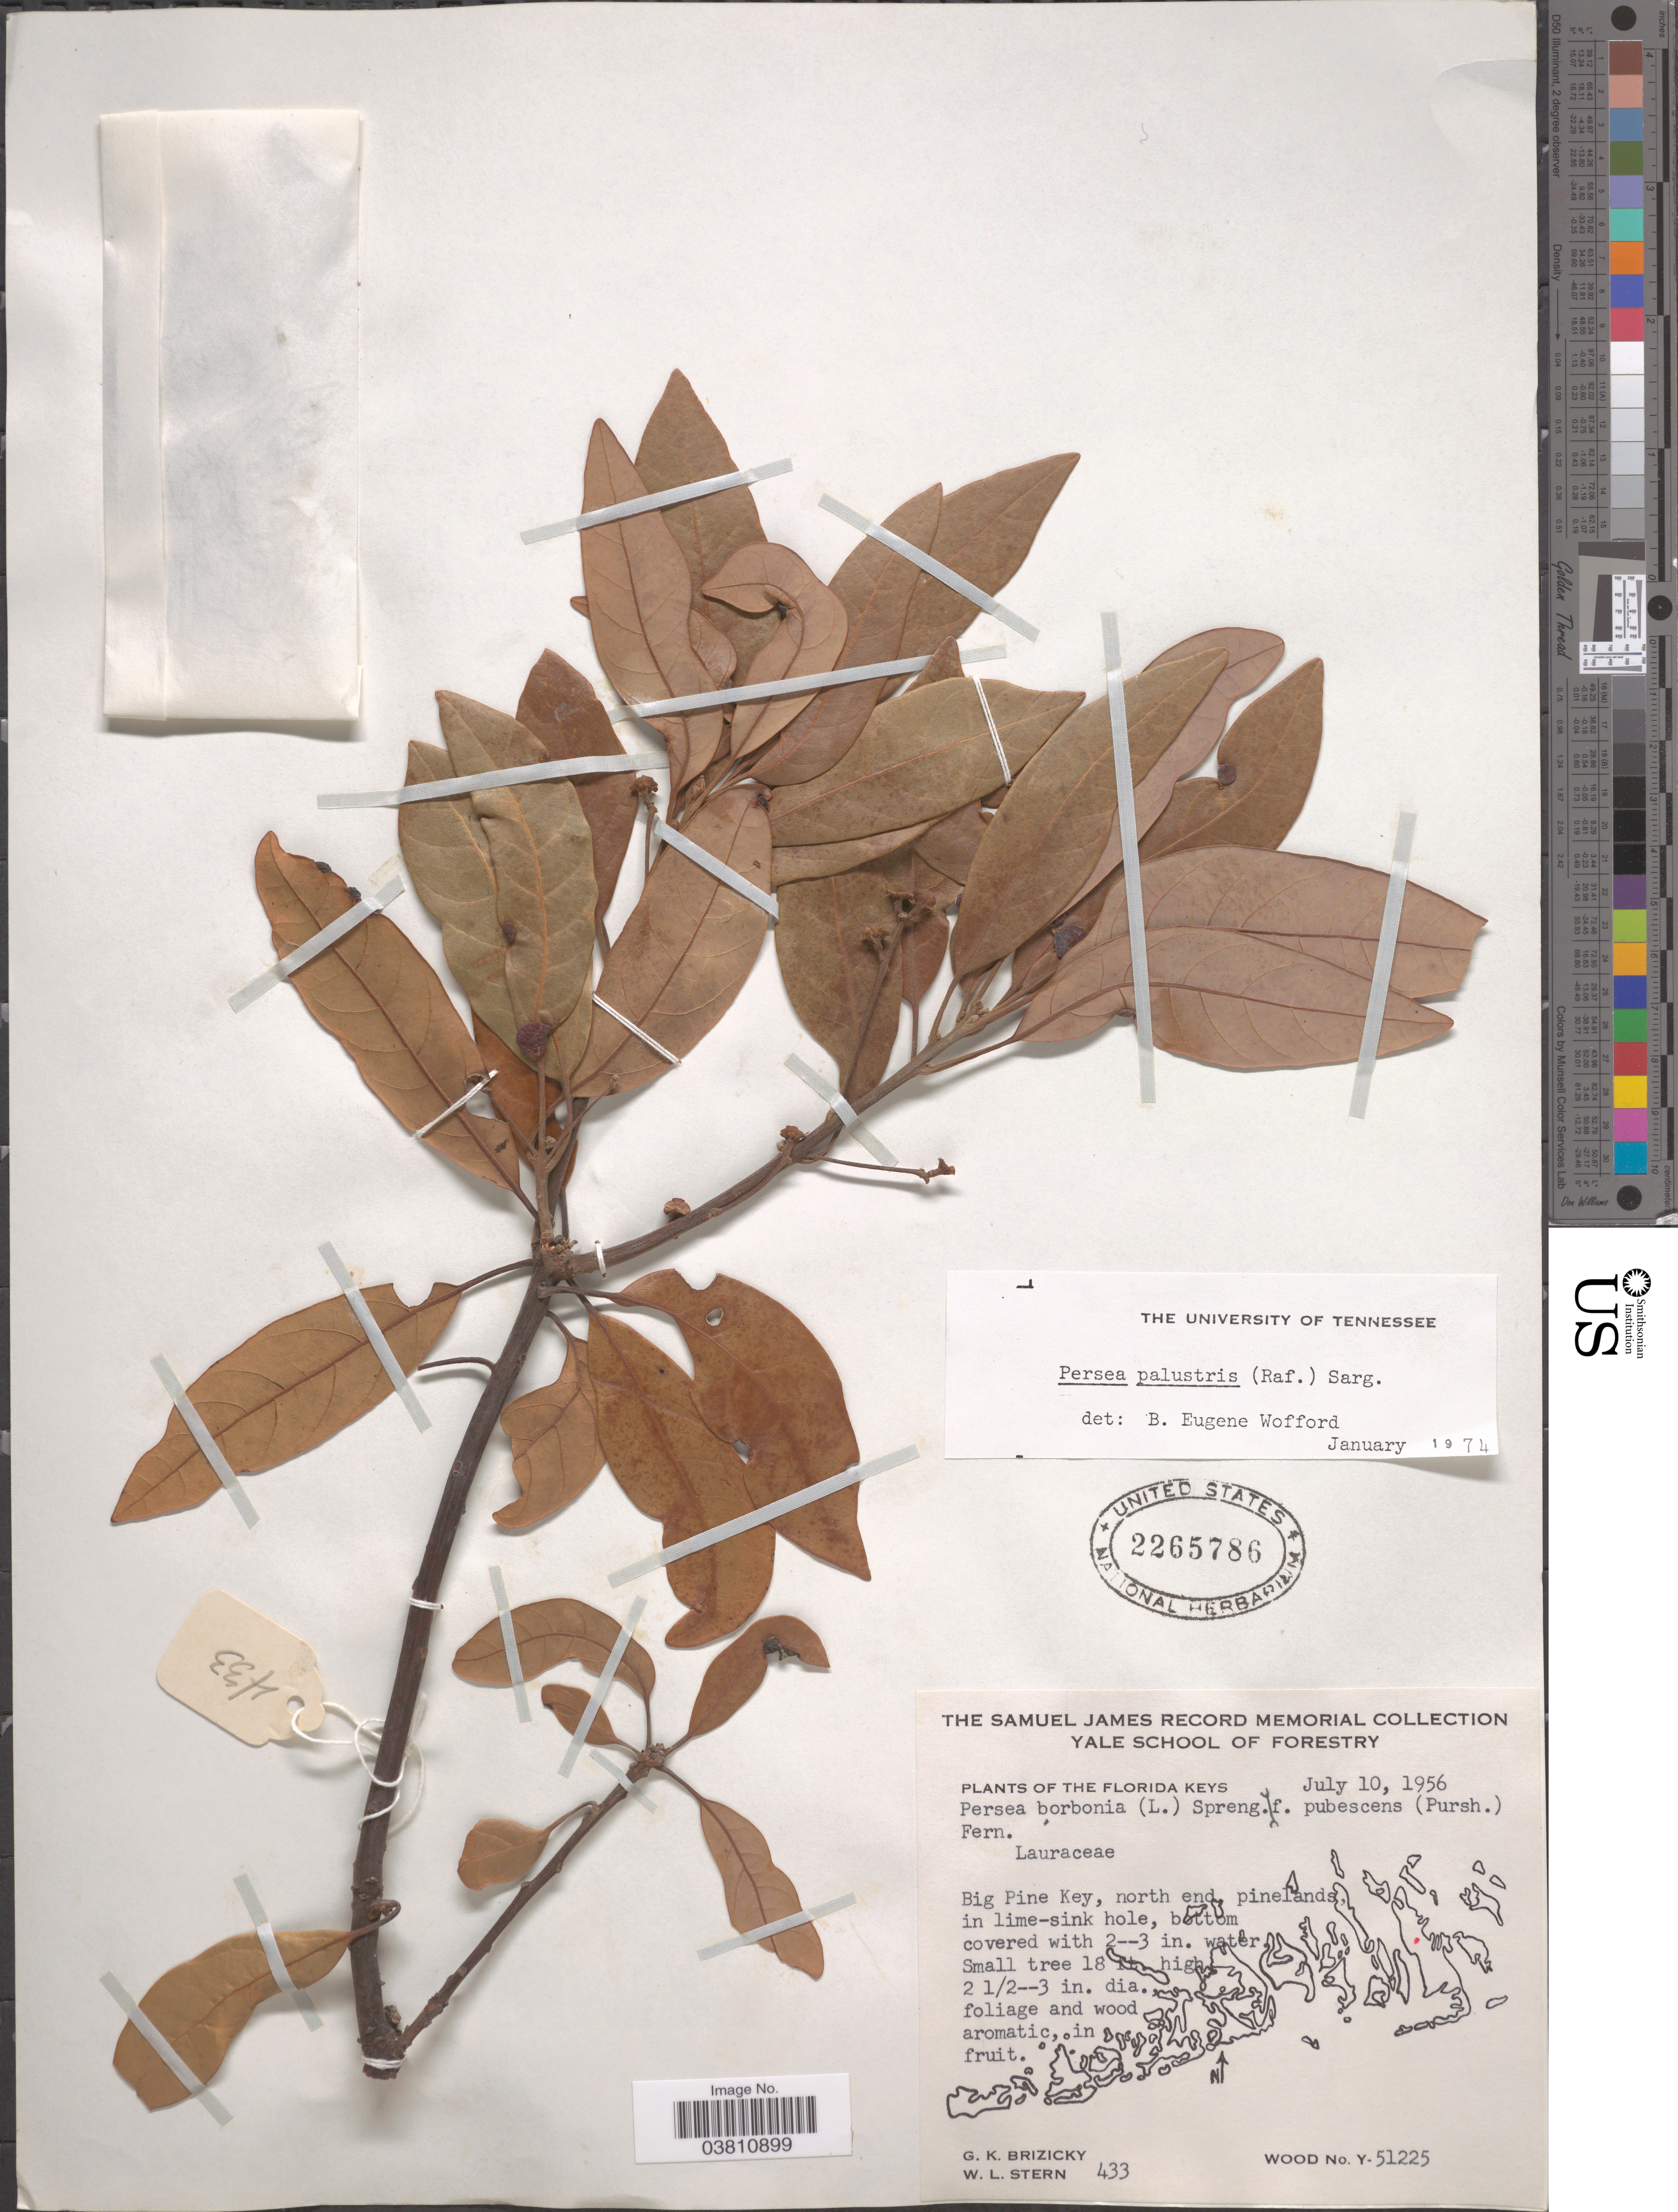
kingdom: Plantae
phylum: Tracheophyta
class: Magnoliopsida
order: Laurales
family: Lauraceae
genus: Persea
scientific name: Persea palustris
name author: (Raf.) Sarg.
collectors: G. K. Brizicky & W. L. Stern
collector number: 433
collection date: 1956-07-10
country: United States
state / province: Florida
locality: The Florida Keys. Big Pine Key, north end.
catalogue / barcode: US 2265786